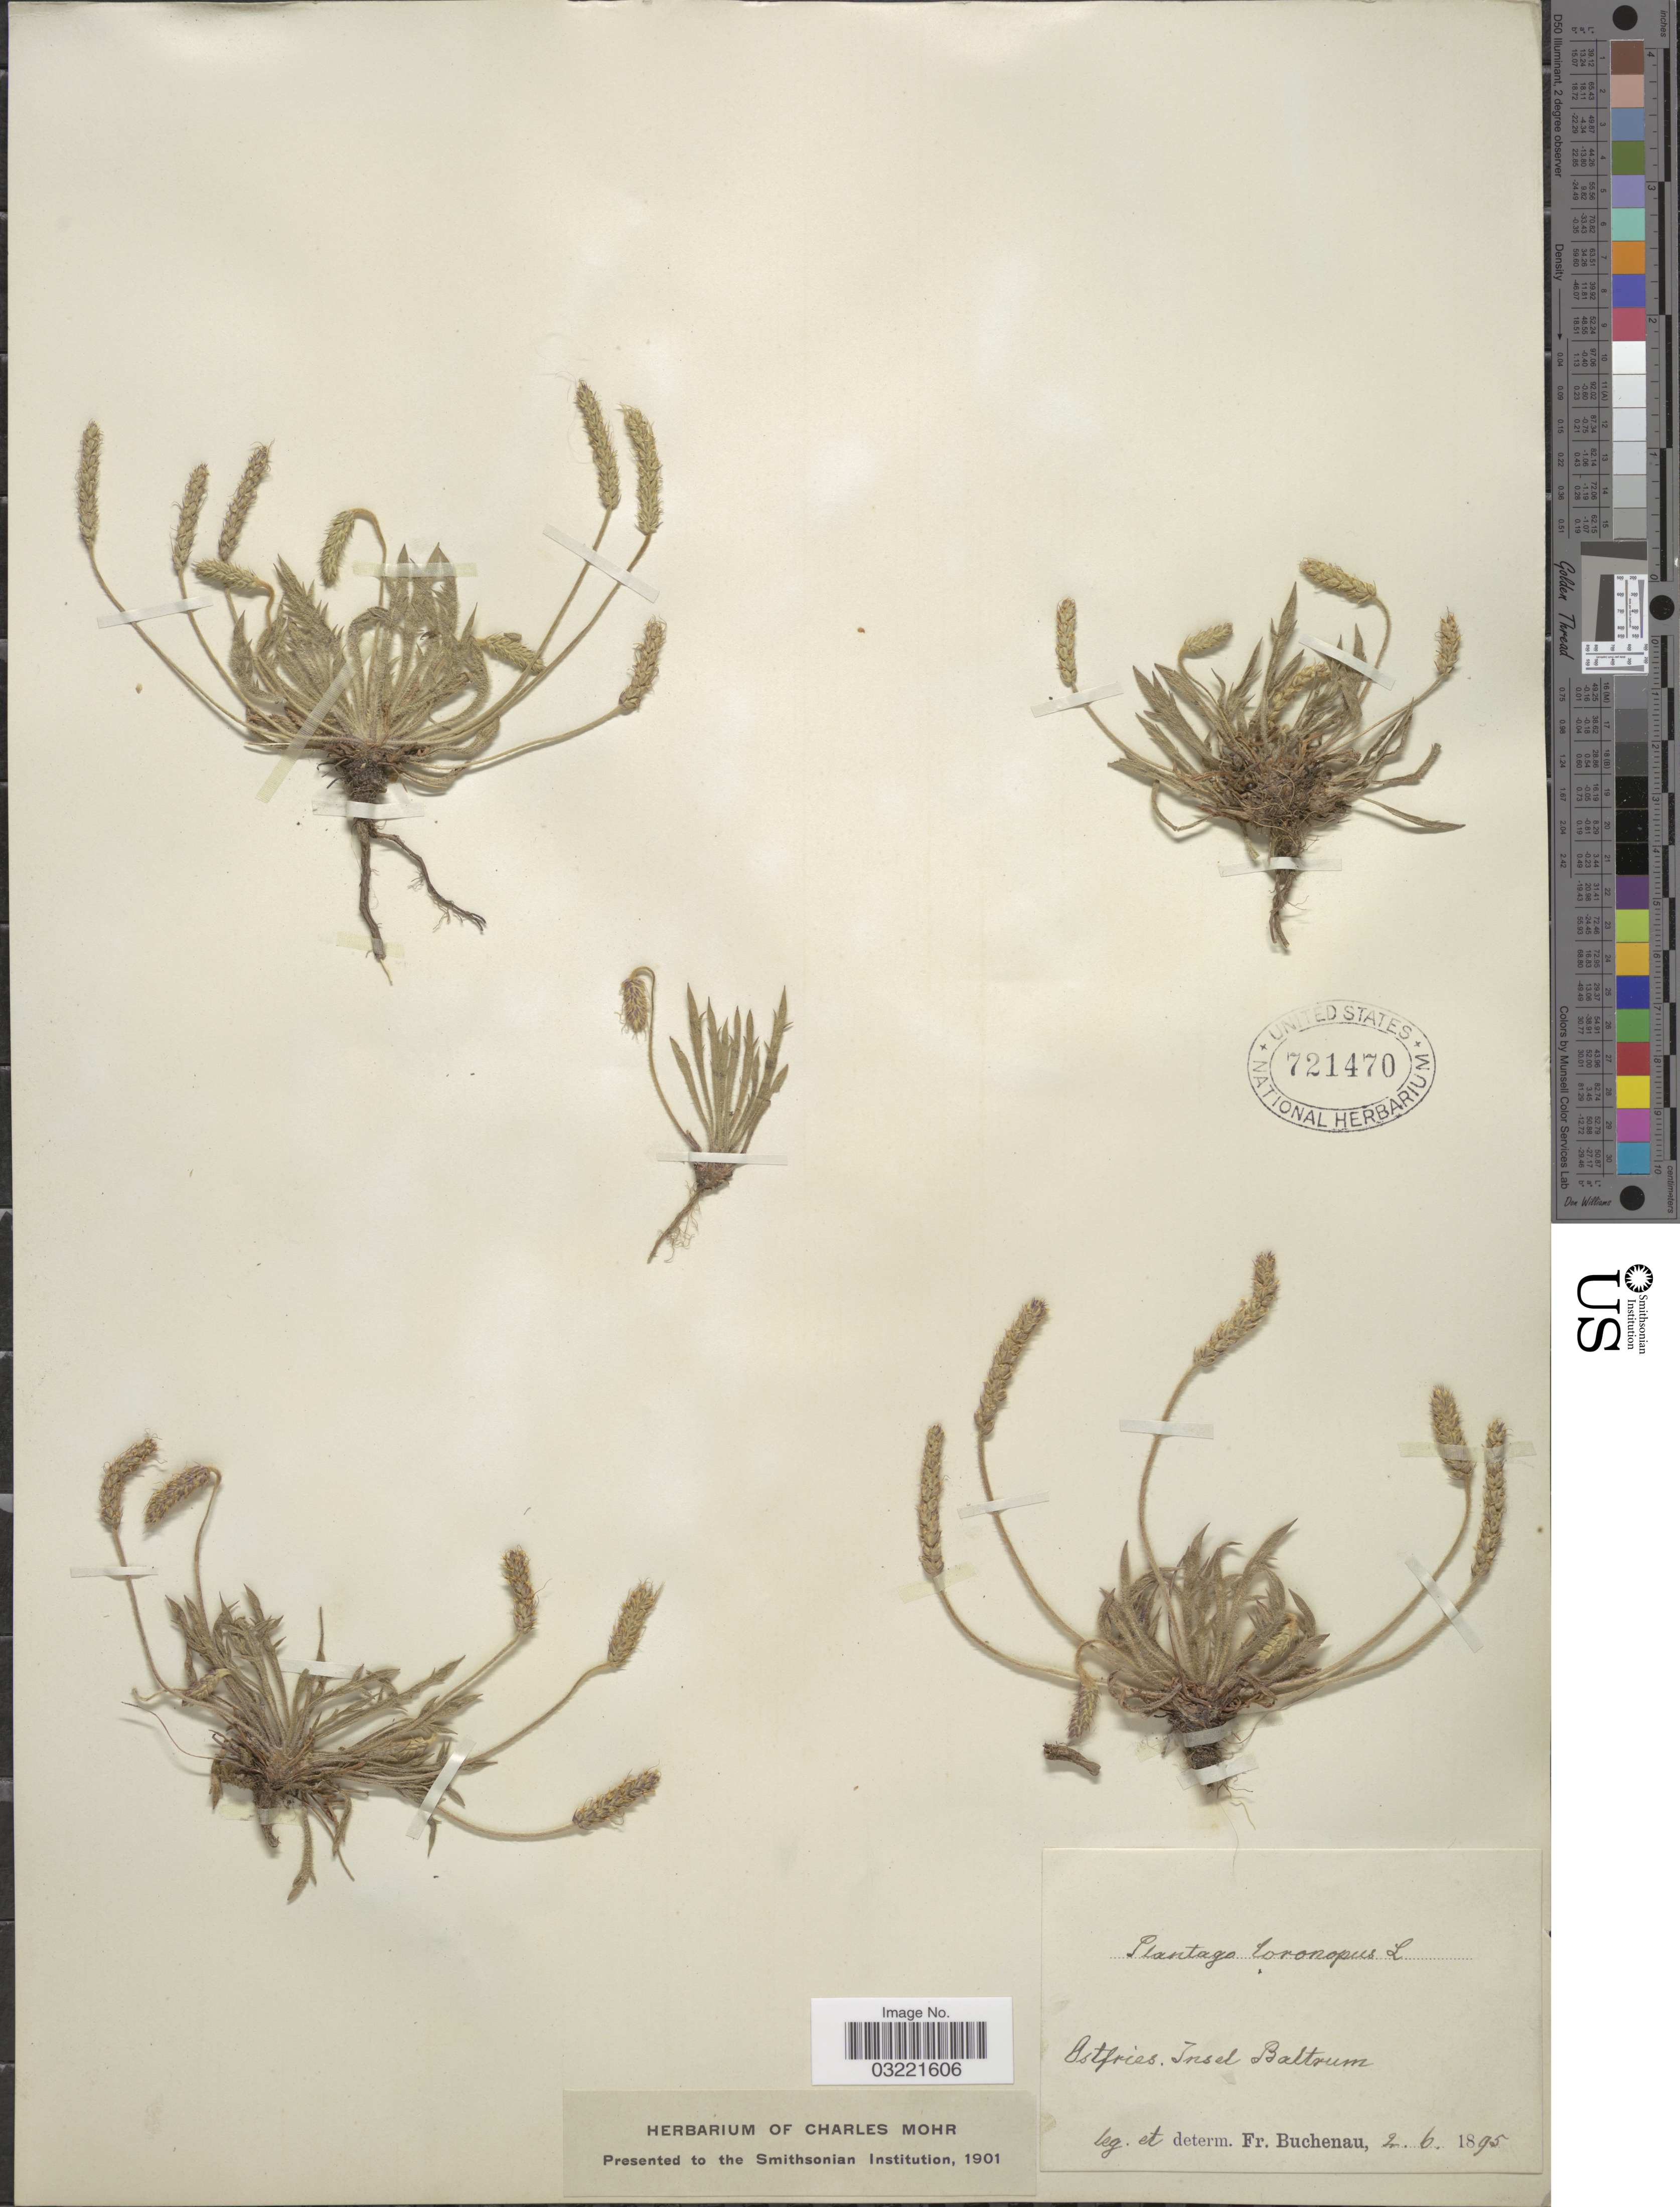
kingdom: Plantae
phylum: Tracheophyta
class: Magnoliopsida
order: Lamiales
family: Plantaginaceae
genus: Plantago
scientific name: Plantago coronopus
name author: L.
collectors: F. Buchenau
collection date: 1895-06-02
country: Germany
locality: Ostfries. Insel Baltrum.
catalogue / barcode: US 721470